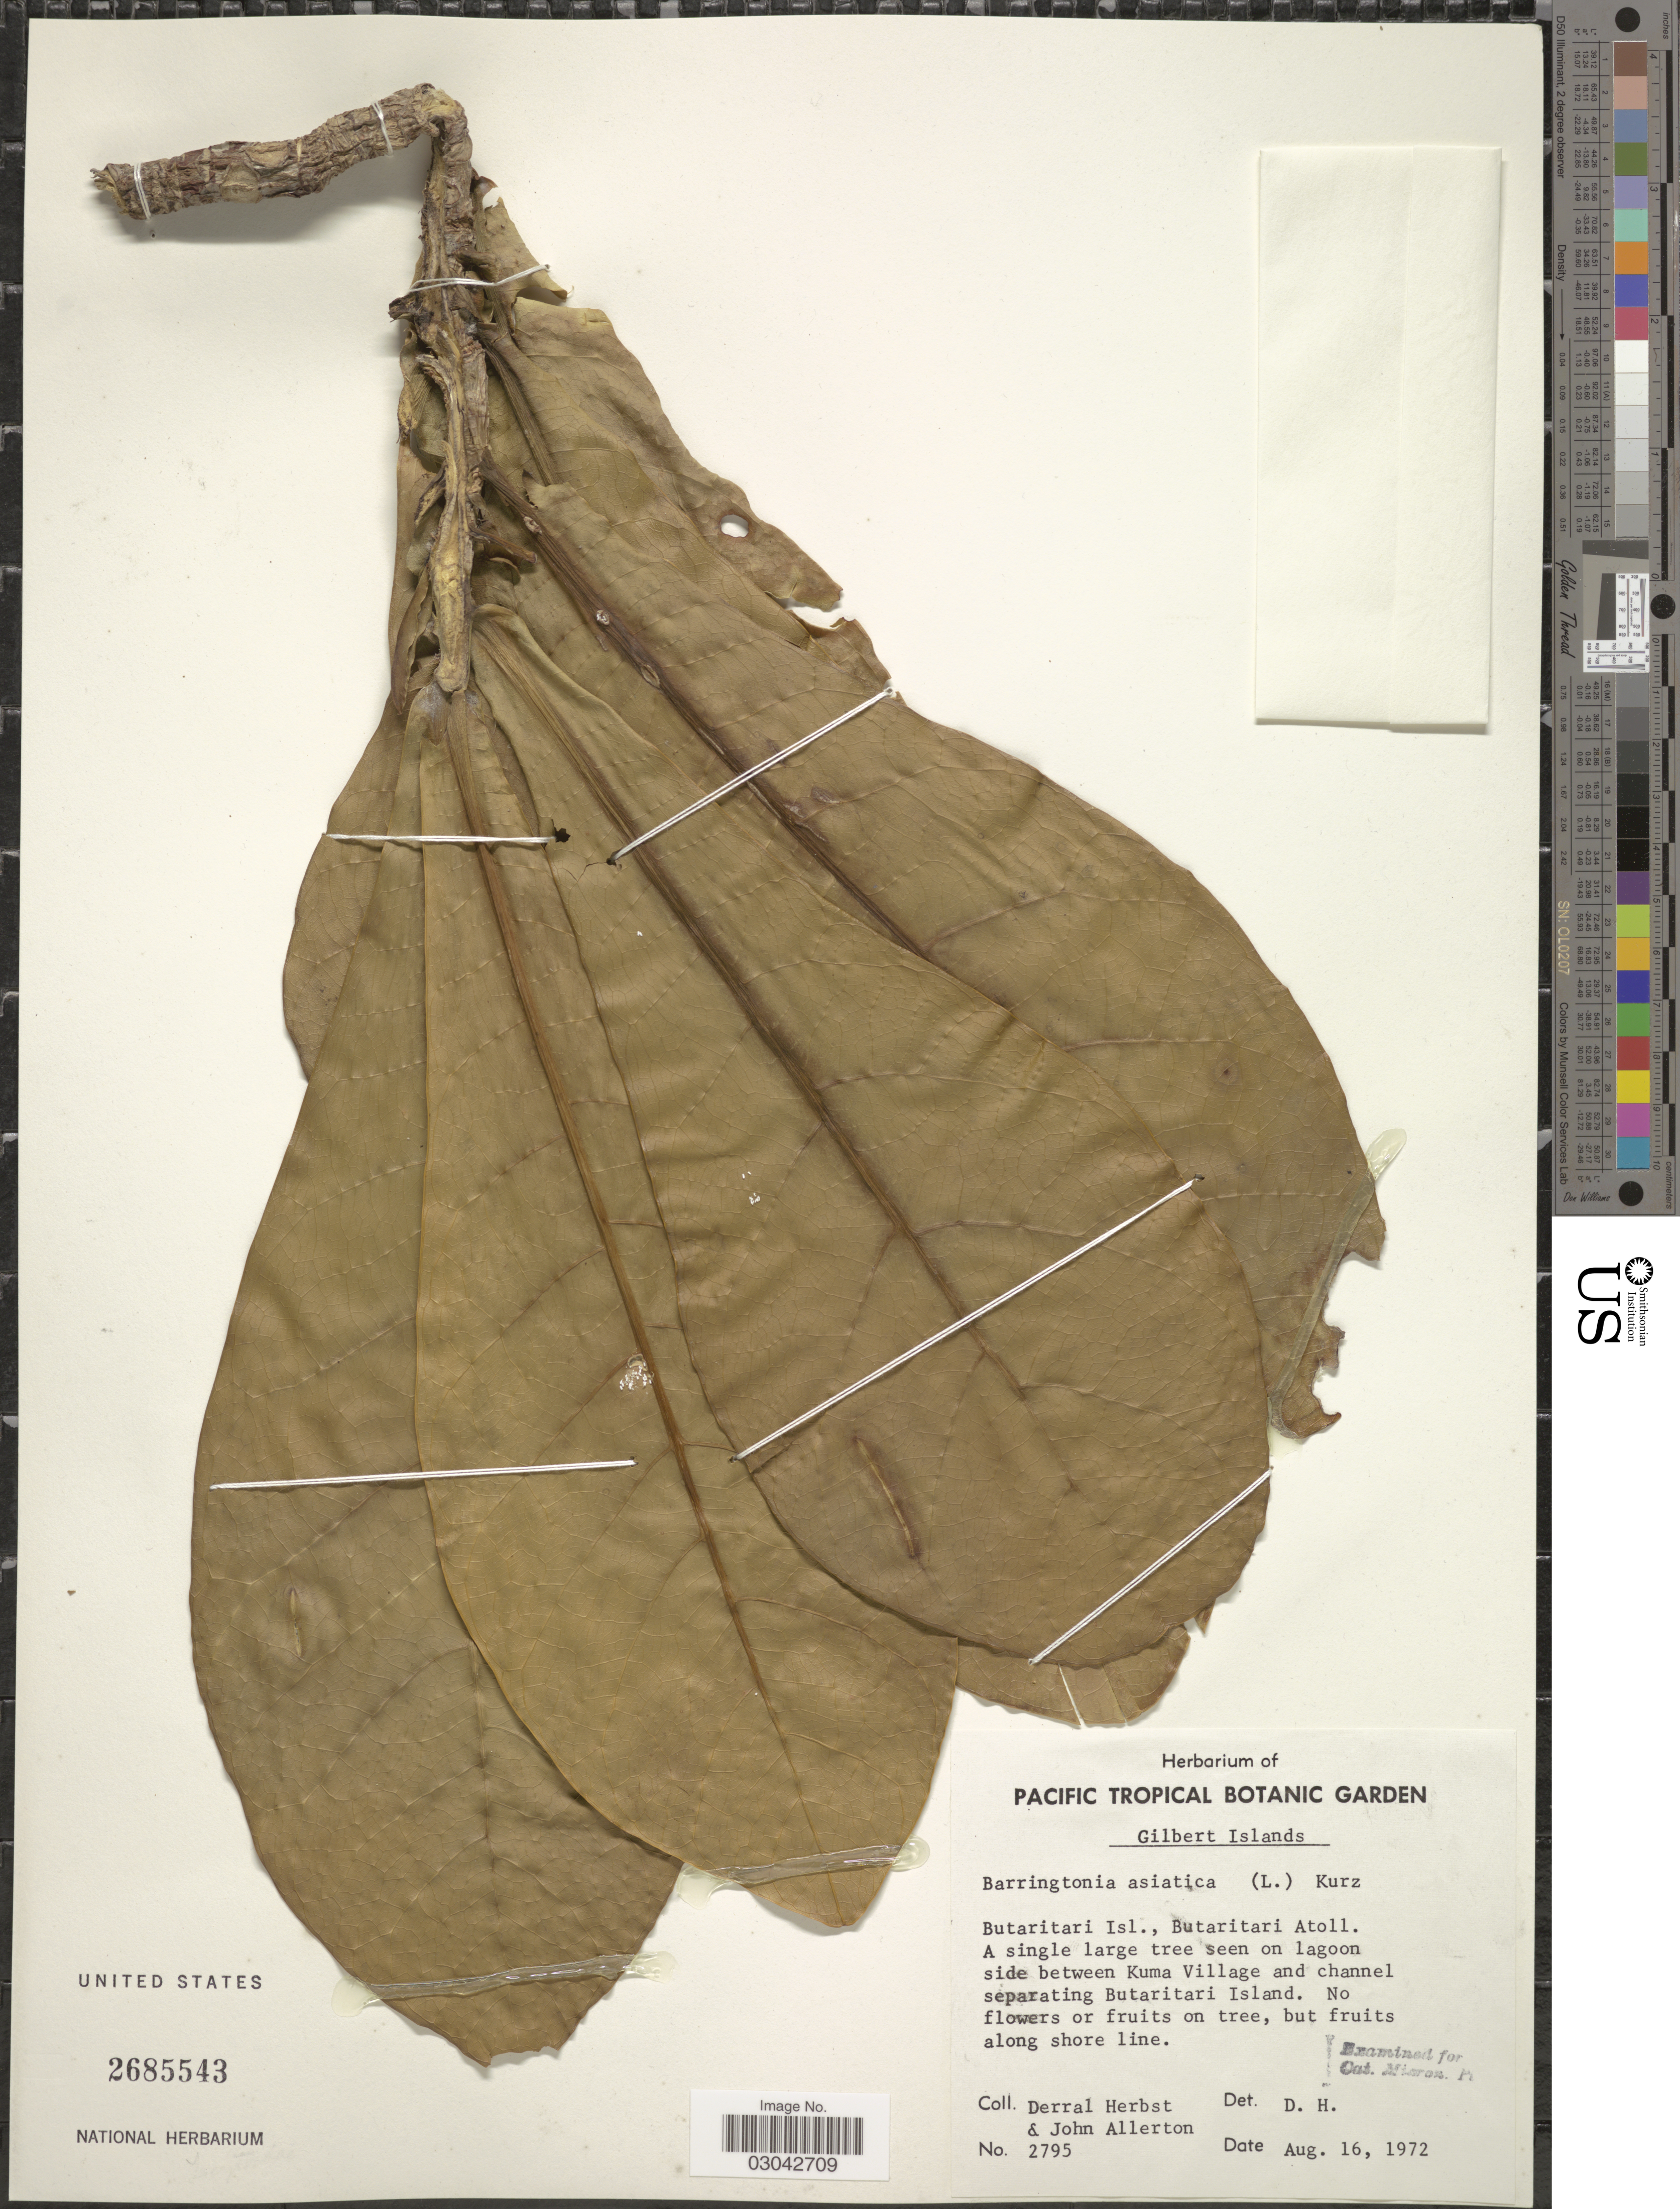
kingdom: Plantae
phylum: Tracheophyta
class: Magnoliopsida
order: Ericales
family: Lecythidaceae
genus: Barringtonia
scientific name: Barringtonia asiatica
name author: (L.) Kurz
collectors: D. R. Herbst & J. Allerton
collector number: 2795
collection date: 1972-08-16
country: Kiribati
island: Butaritari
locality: Gilbert Islands. Butaritari Isl., Butaritari Atoll. Lagoon side between Kuma Village and channel separating Butaritari Island.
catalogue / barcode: US 2685543